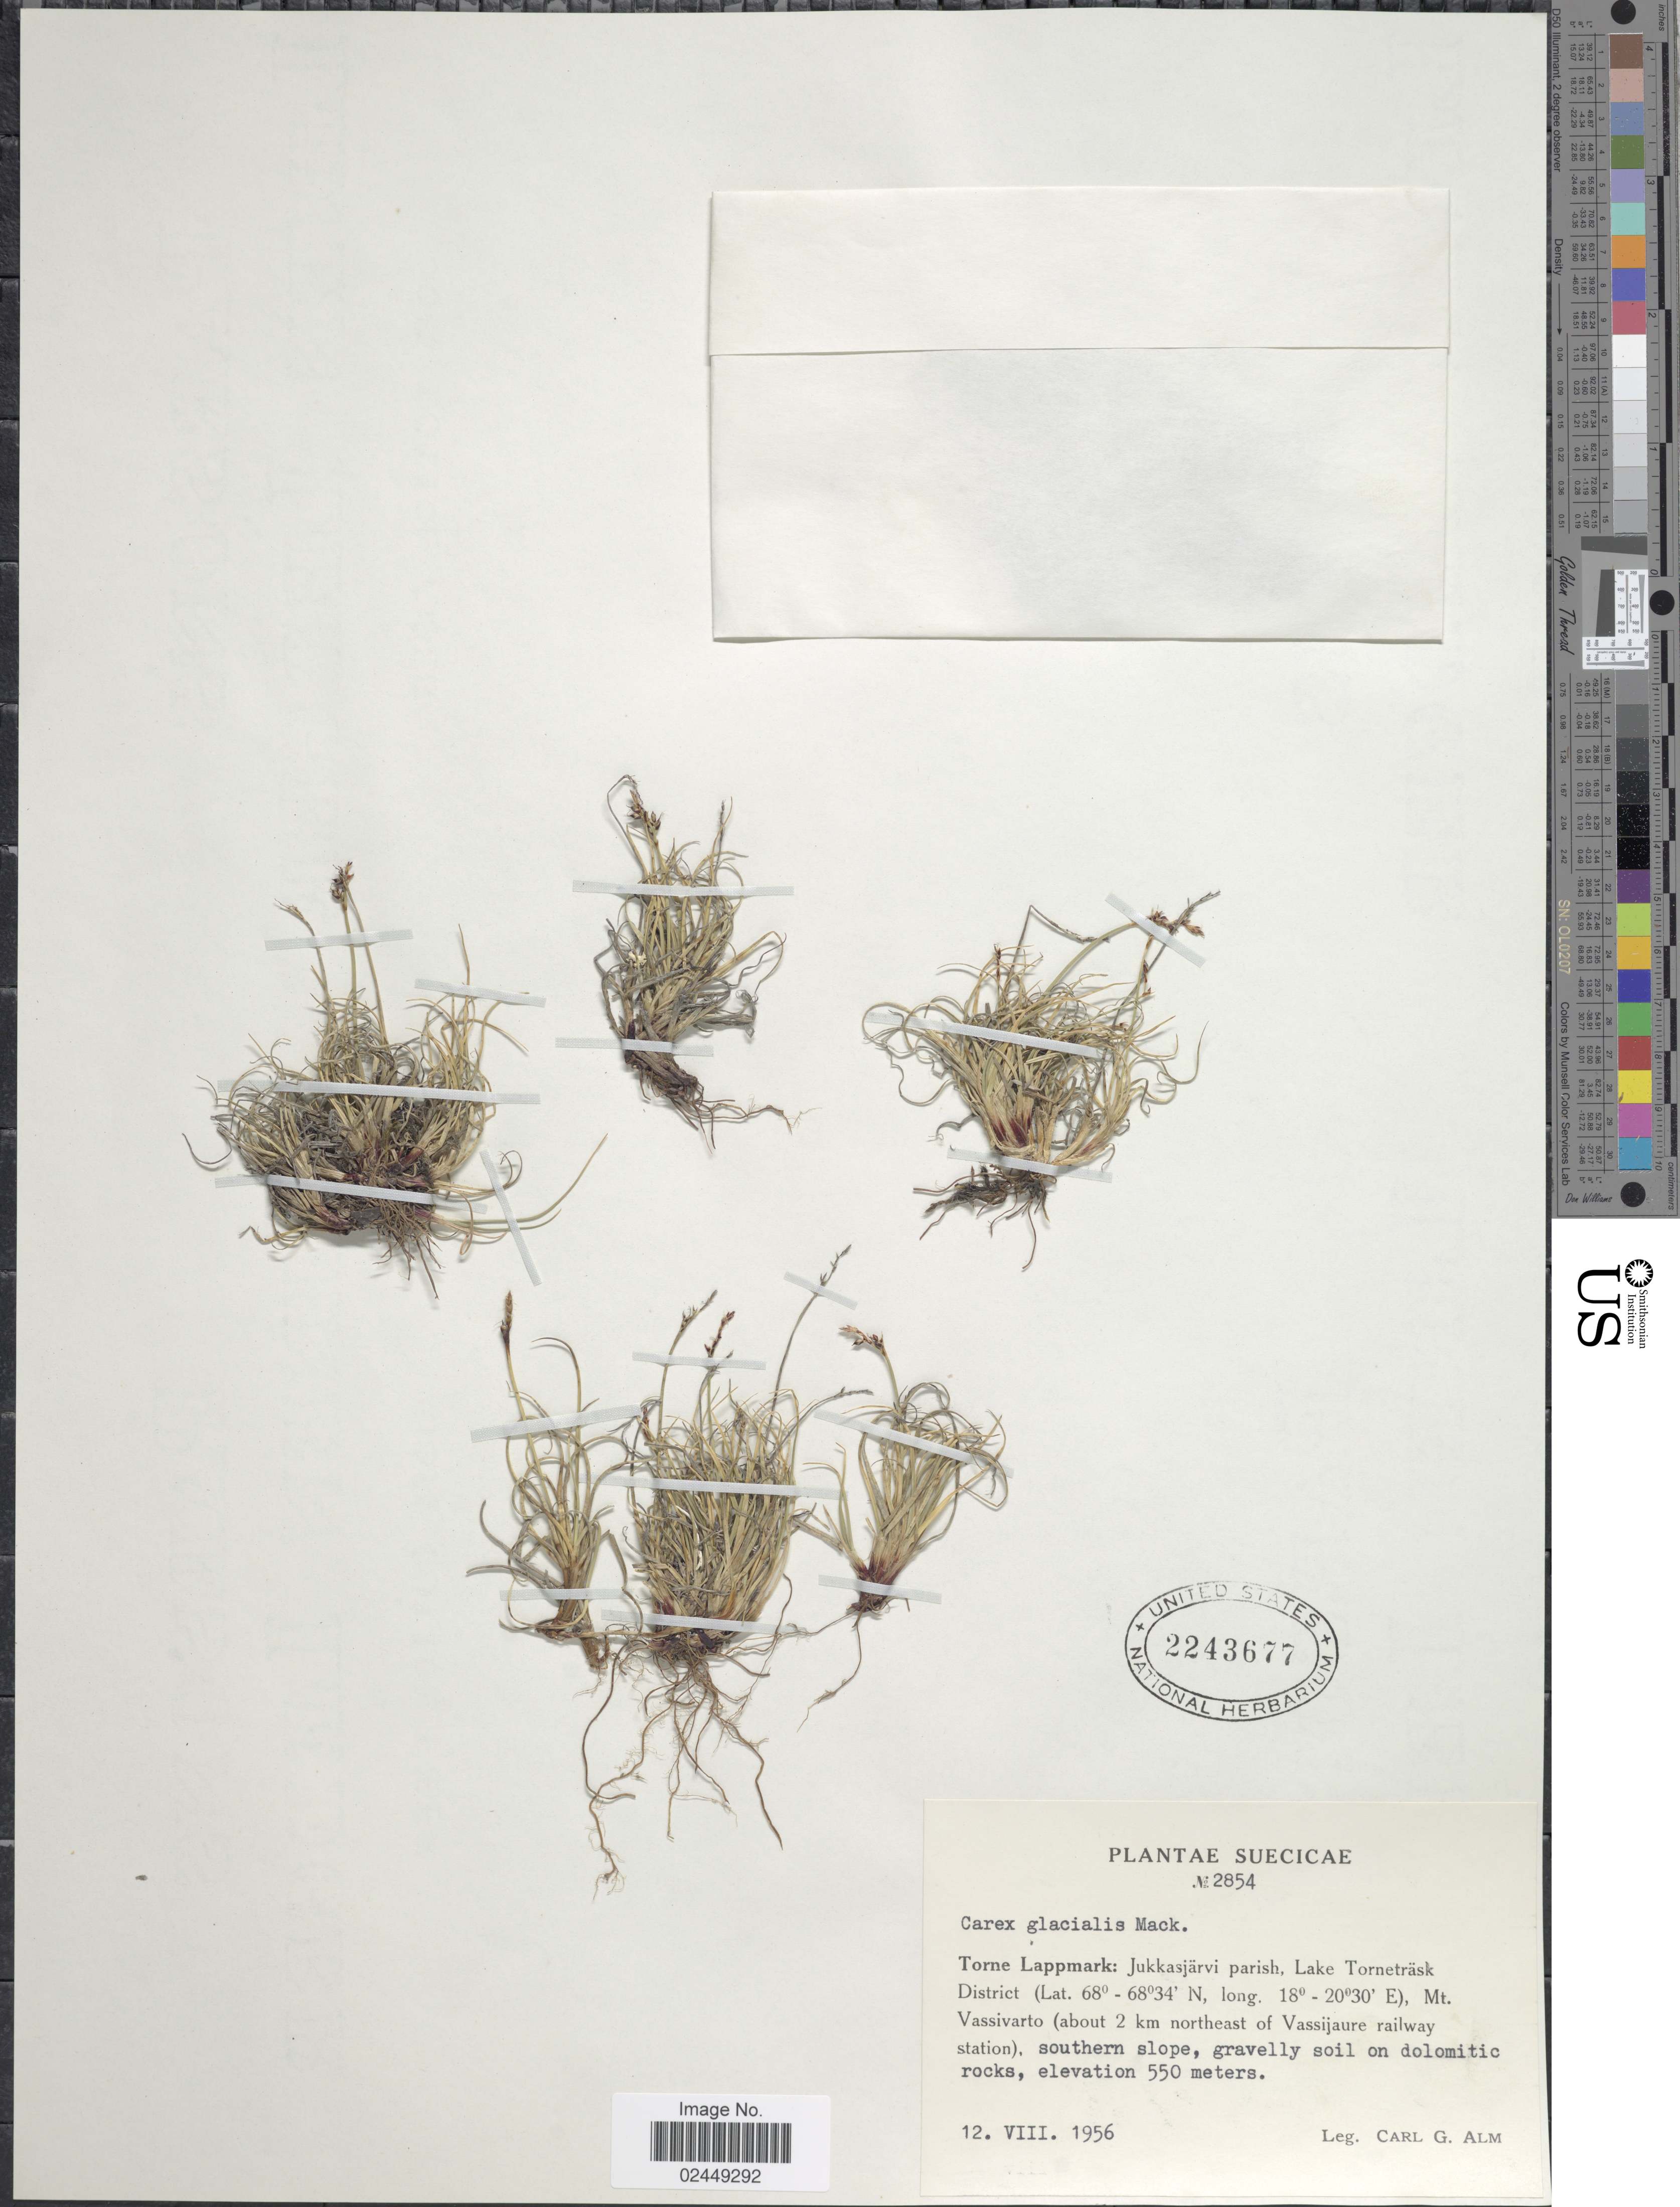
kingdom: Plantae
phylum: Tracheophyta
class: Liliopsida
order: Poales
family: Cyperaceae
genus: Carex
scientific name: Carex glacialis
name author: Mack.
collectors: C. G. Alm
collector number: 2854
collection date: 1956-08-12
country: Sweden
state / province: Norrbotten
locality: Suecicae, Torne Lappmark: Jukkasjarvi parish, Lake Tornetrask District, Mt. Vassivarto (about 2 km northeast of Vassijaure railway station), southern slope, gravelly soil on dolomitic rocks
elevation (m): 550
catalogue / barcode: US 2243677